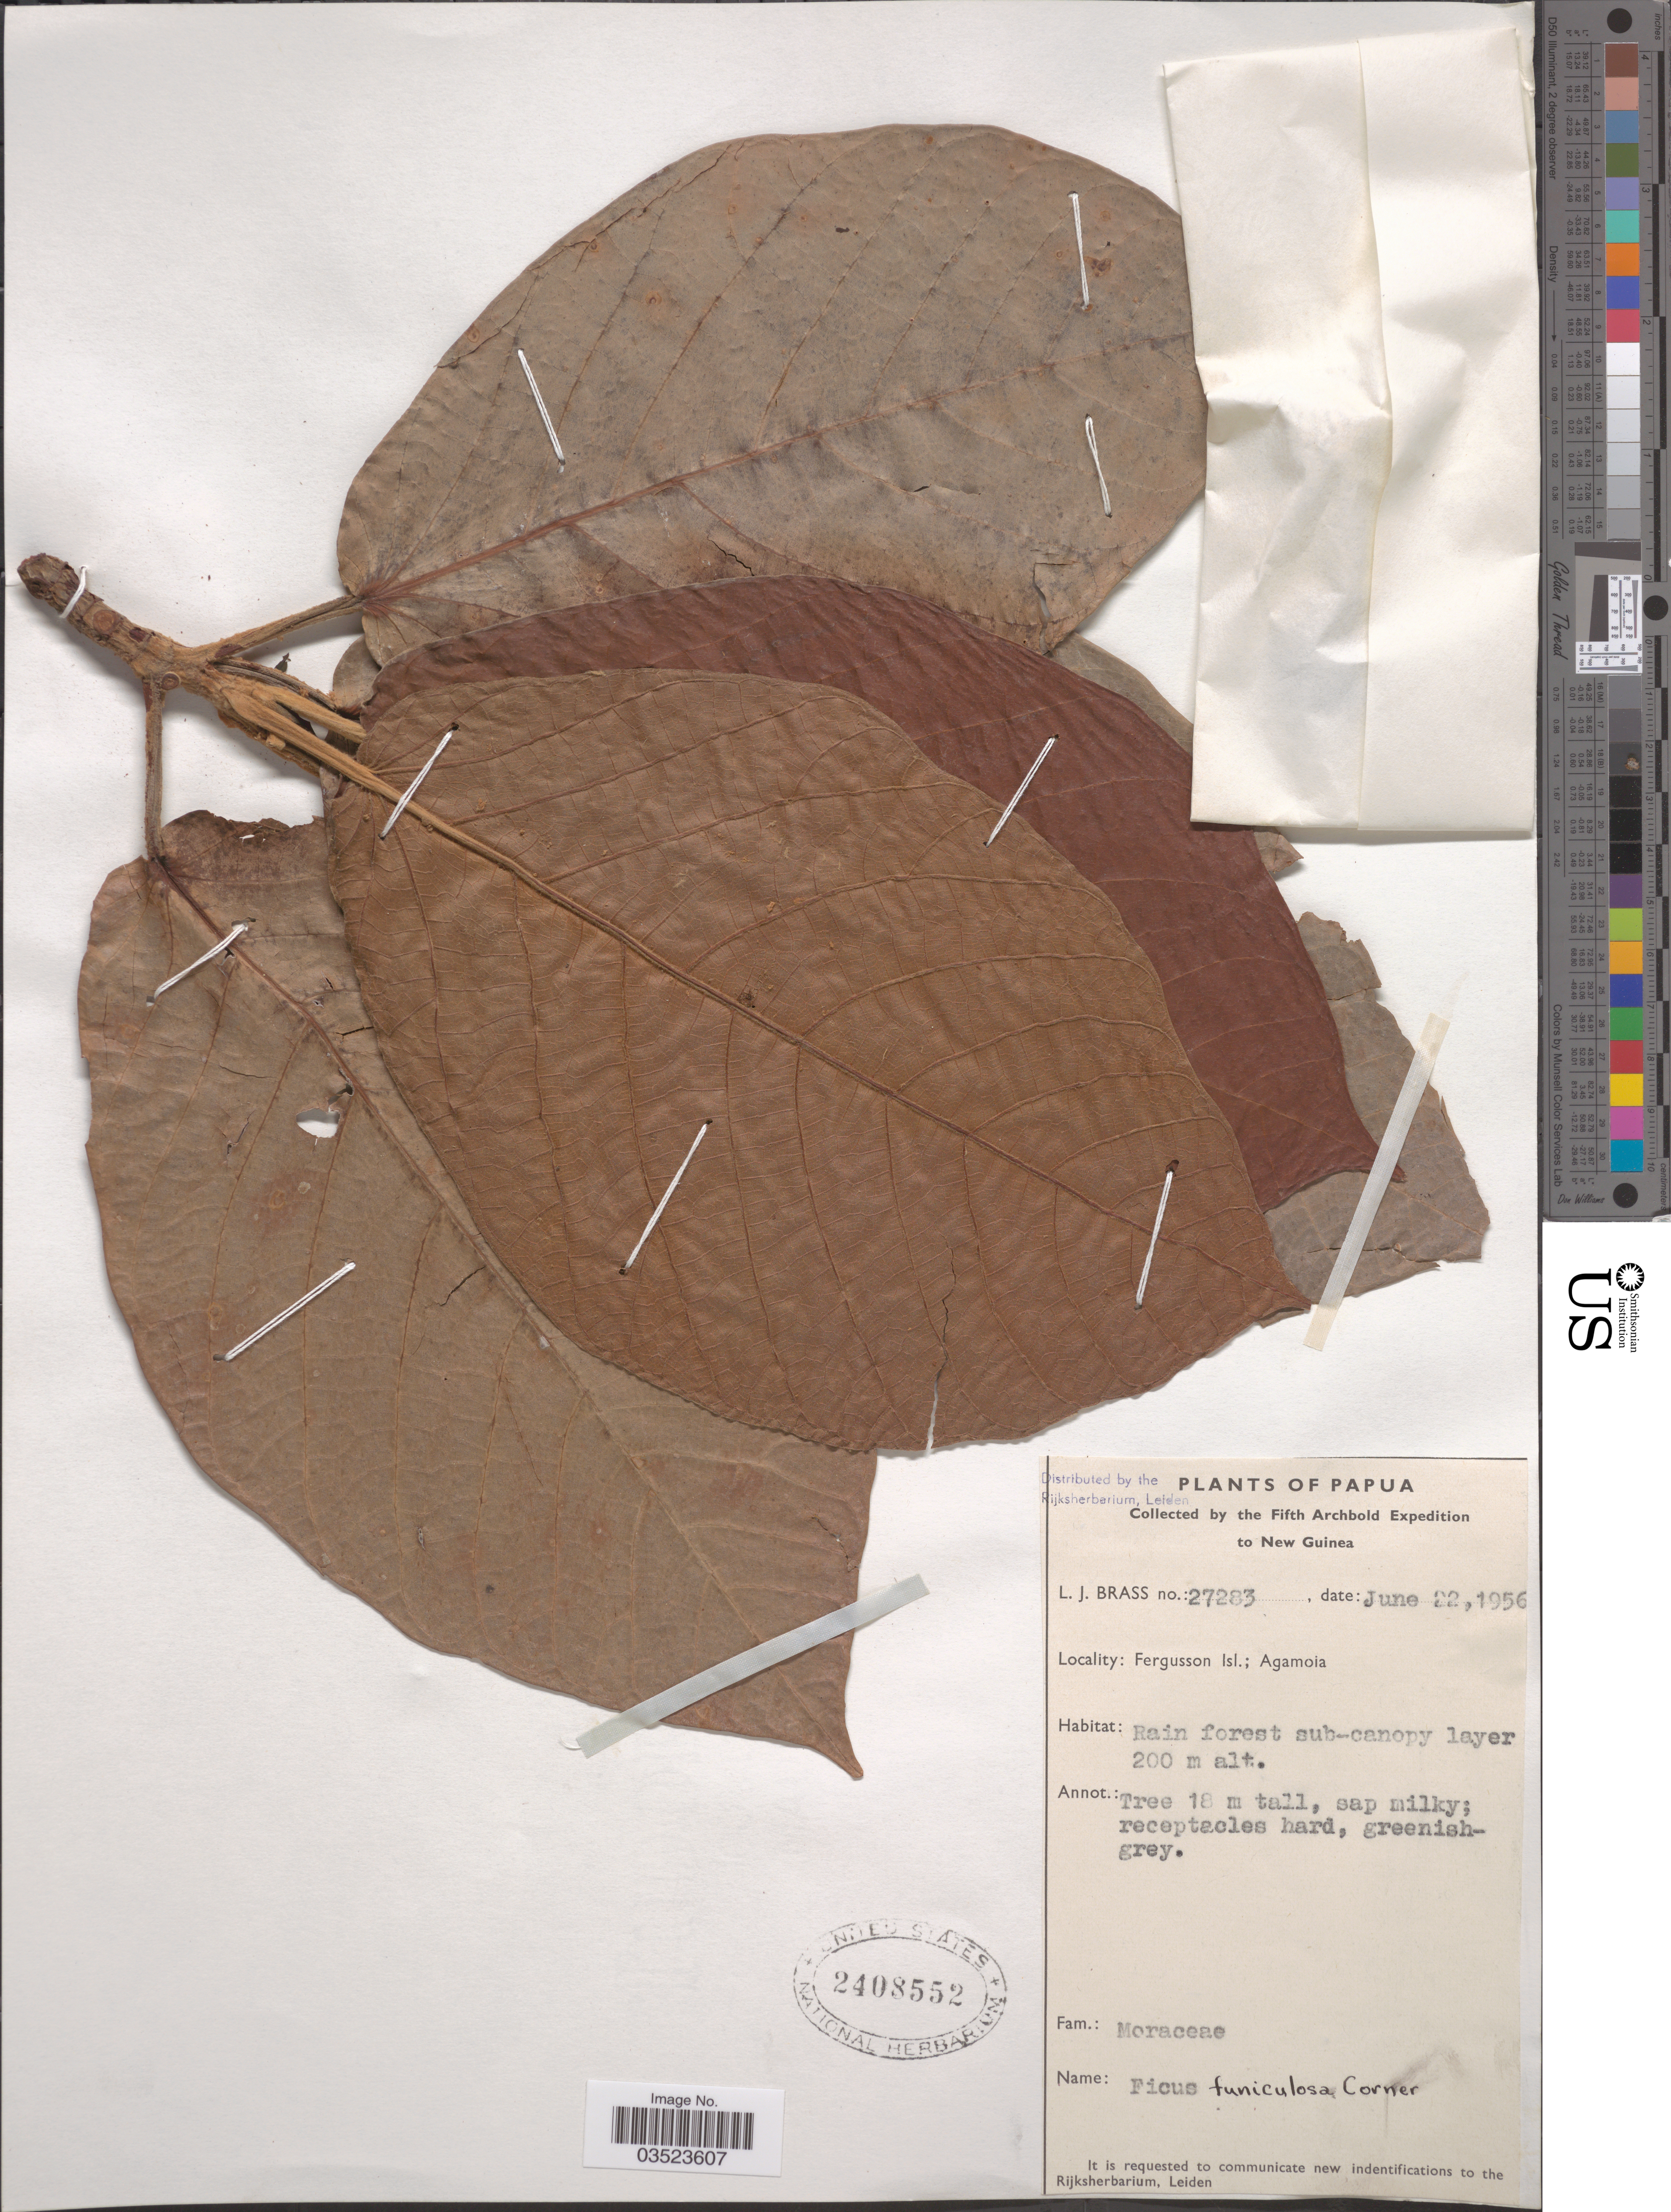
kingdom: Plantae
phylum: Tracheophyta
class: Magnoliopsida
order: Rosales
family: Moraceae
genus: Ficus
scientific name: Ficus funiculosa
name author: Corner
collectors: L. J. Brass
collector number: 27283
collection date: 1956-06-22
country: Papua New Guinea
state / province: Milne Bay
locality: Papua. New Guinea. Fergusson Isl.; Agamoia. Rain forest sub- canopy layer.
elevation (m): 200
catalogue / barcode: US 2408552